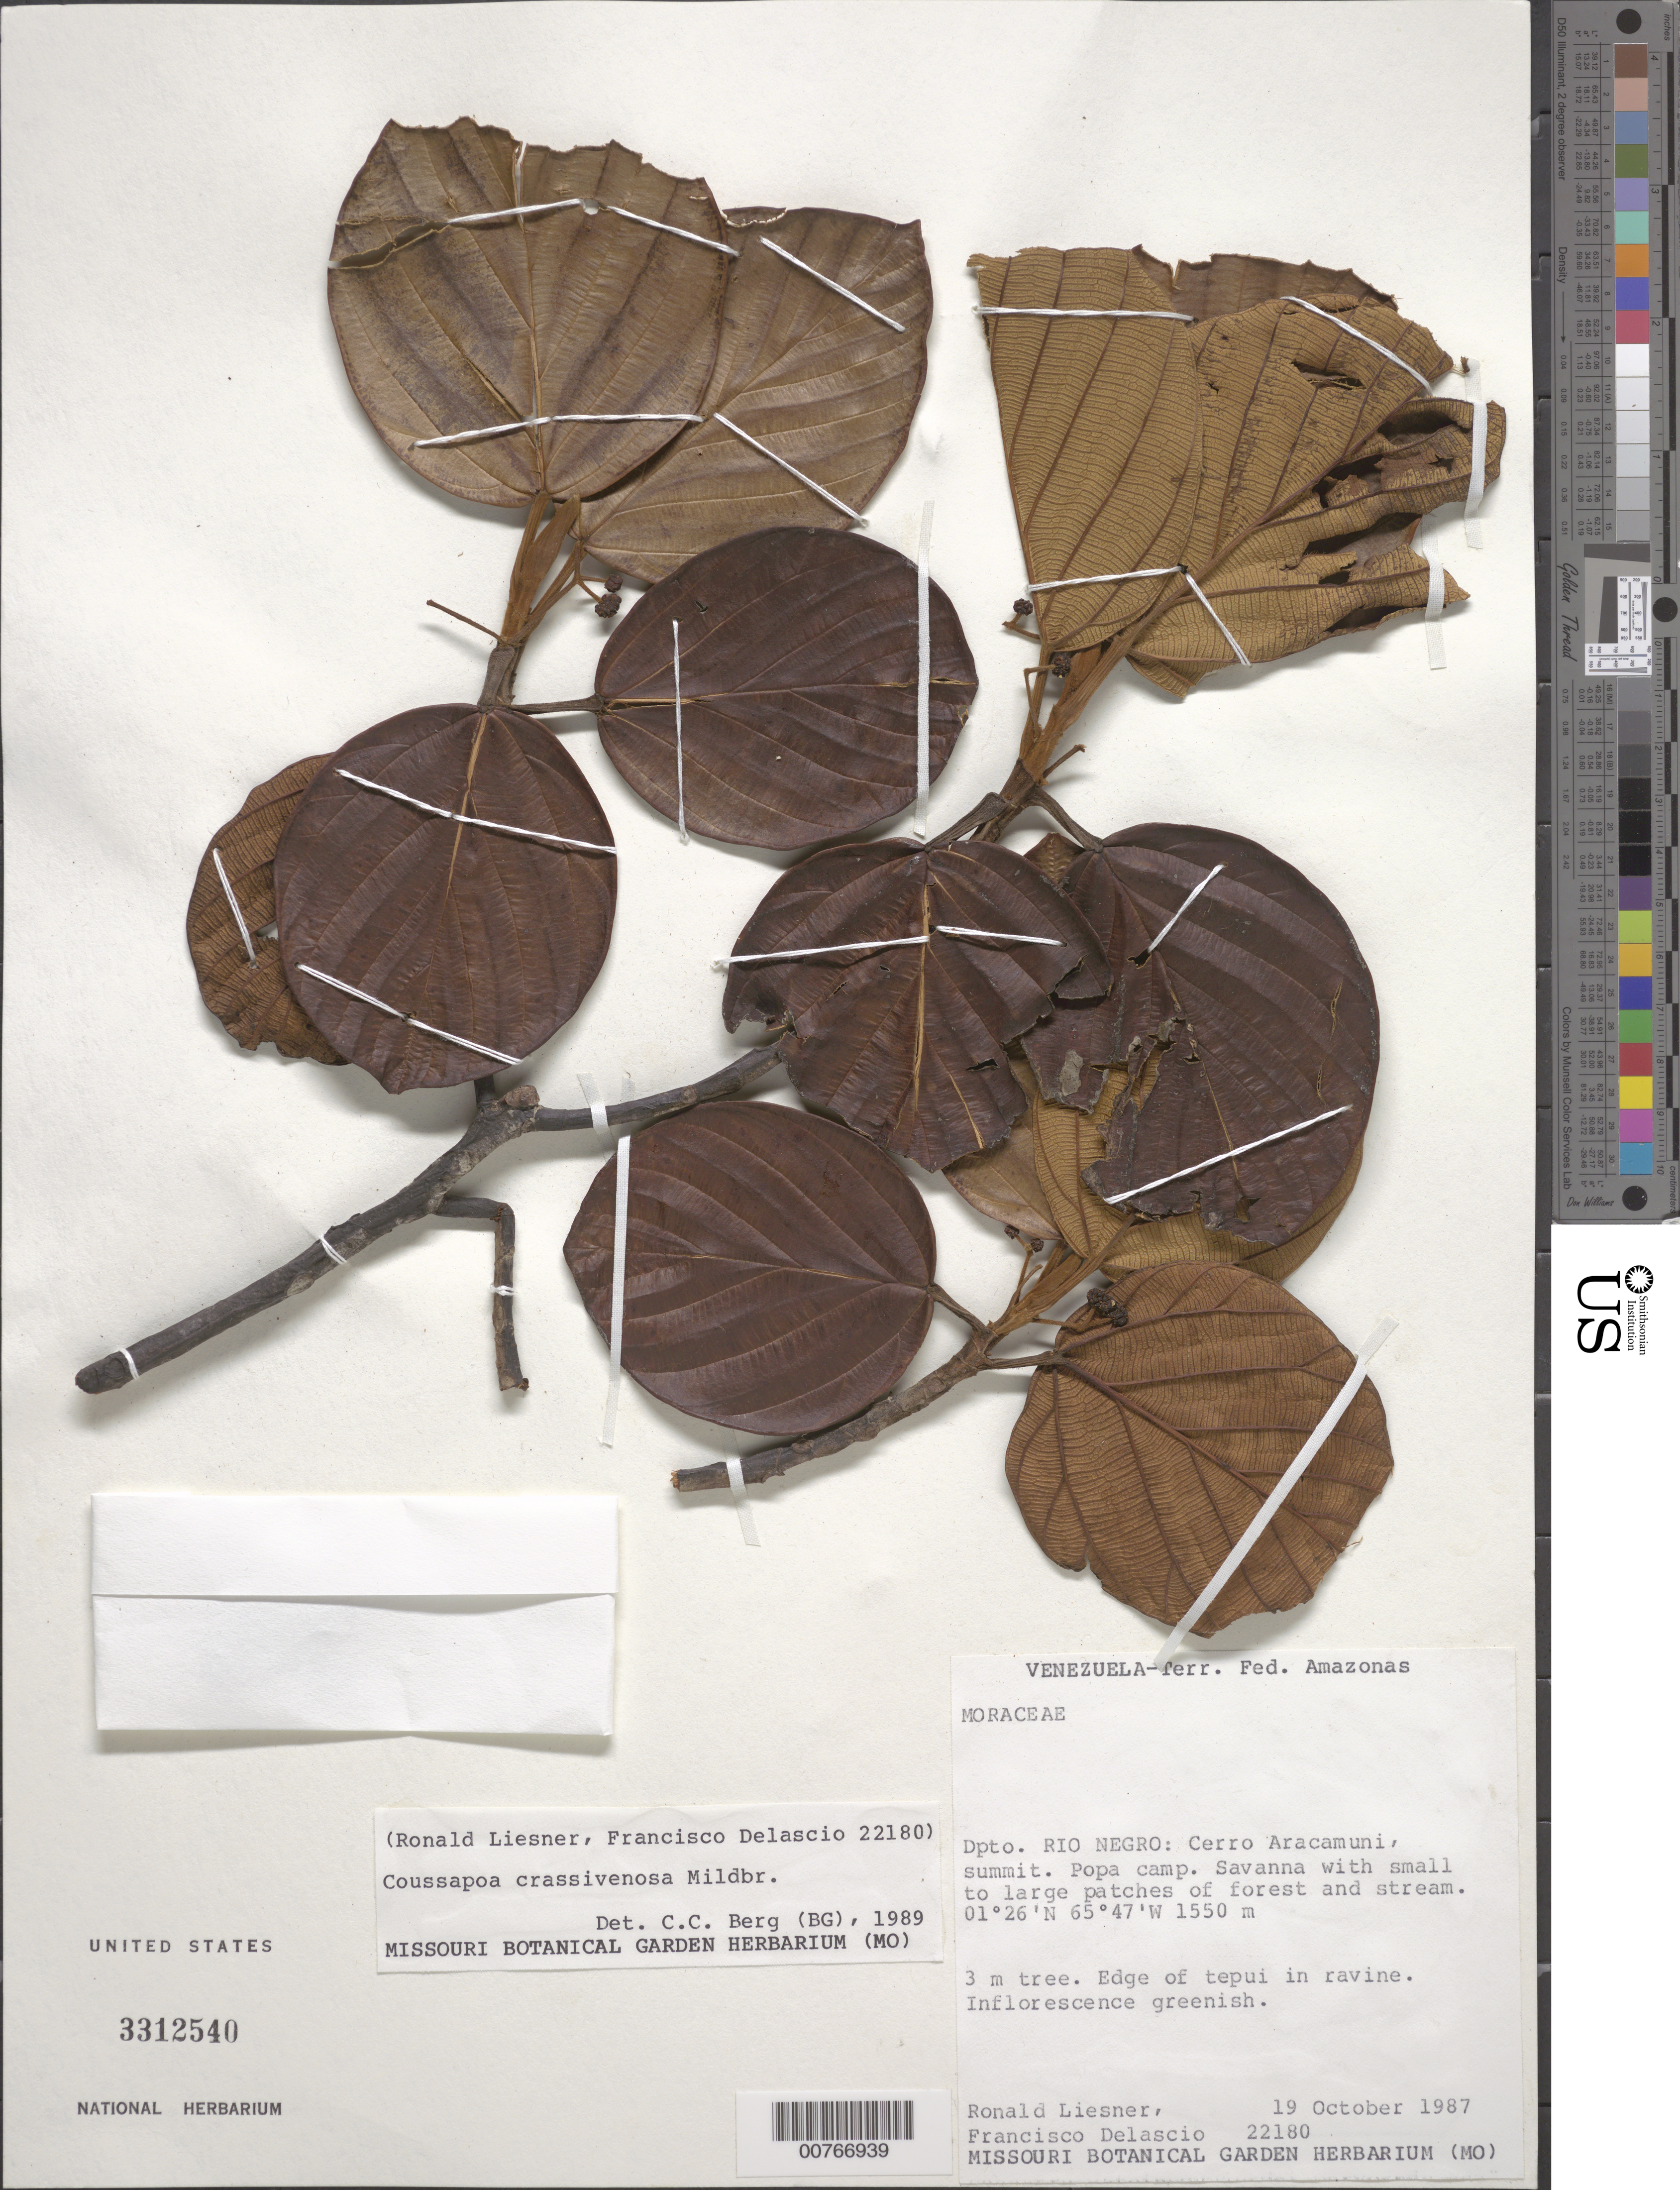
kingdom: Plantae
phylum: Tracheophyta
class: Magnoliopsida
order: Rosales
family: Urticaceae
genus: Coussapoa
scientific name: Coussapoa crassivenosa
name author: Mildbr.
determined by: Berg, C. C.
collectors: R. L. Liesner & F. Delascio C.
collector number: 22180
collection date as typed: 19-Oct-87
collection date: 1987-10-19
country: Venezuela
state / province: Amazonas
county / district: Río Negro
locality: Cerro Aracamuni, Popa camp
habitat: Savanna; edge of tepui in ravine; small to large patches of forest and stream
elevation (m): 1550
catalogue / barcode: US 3312540